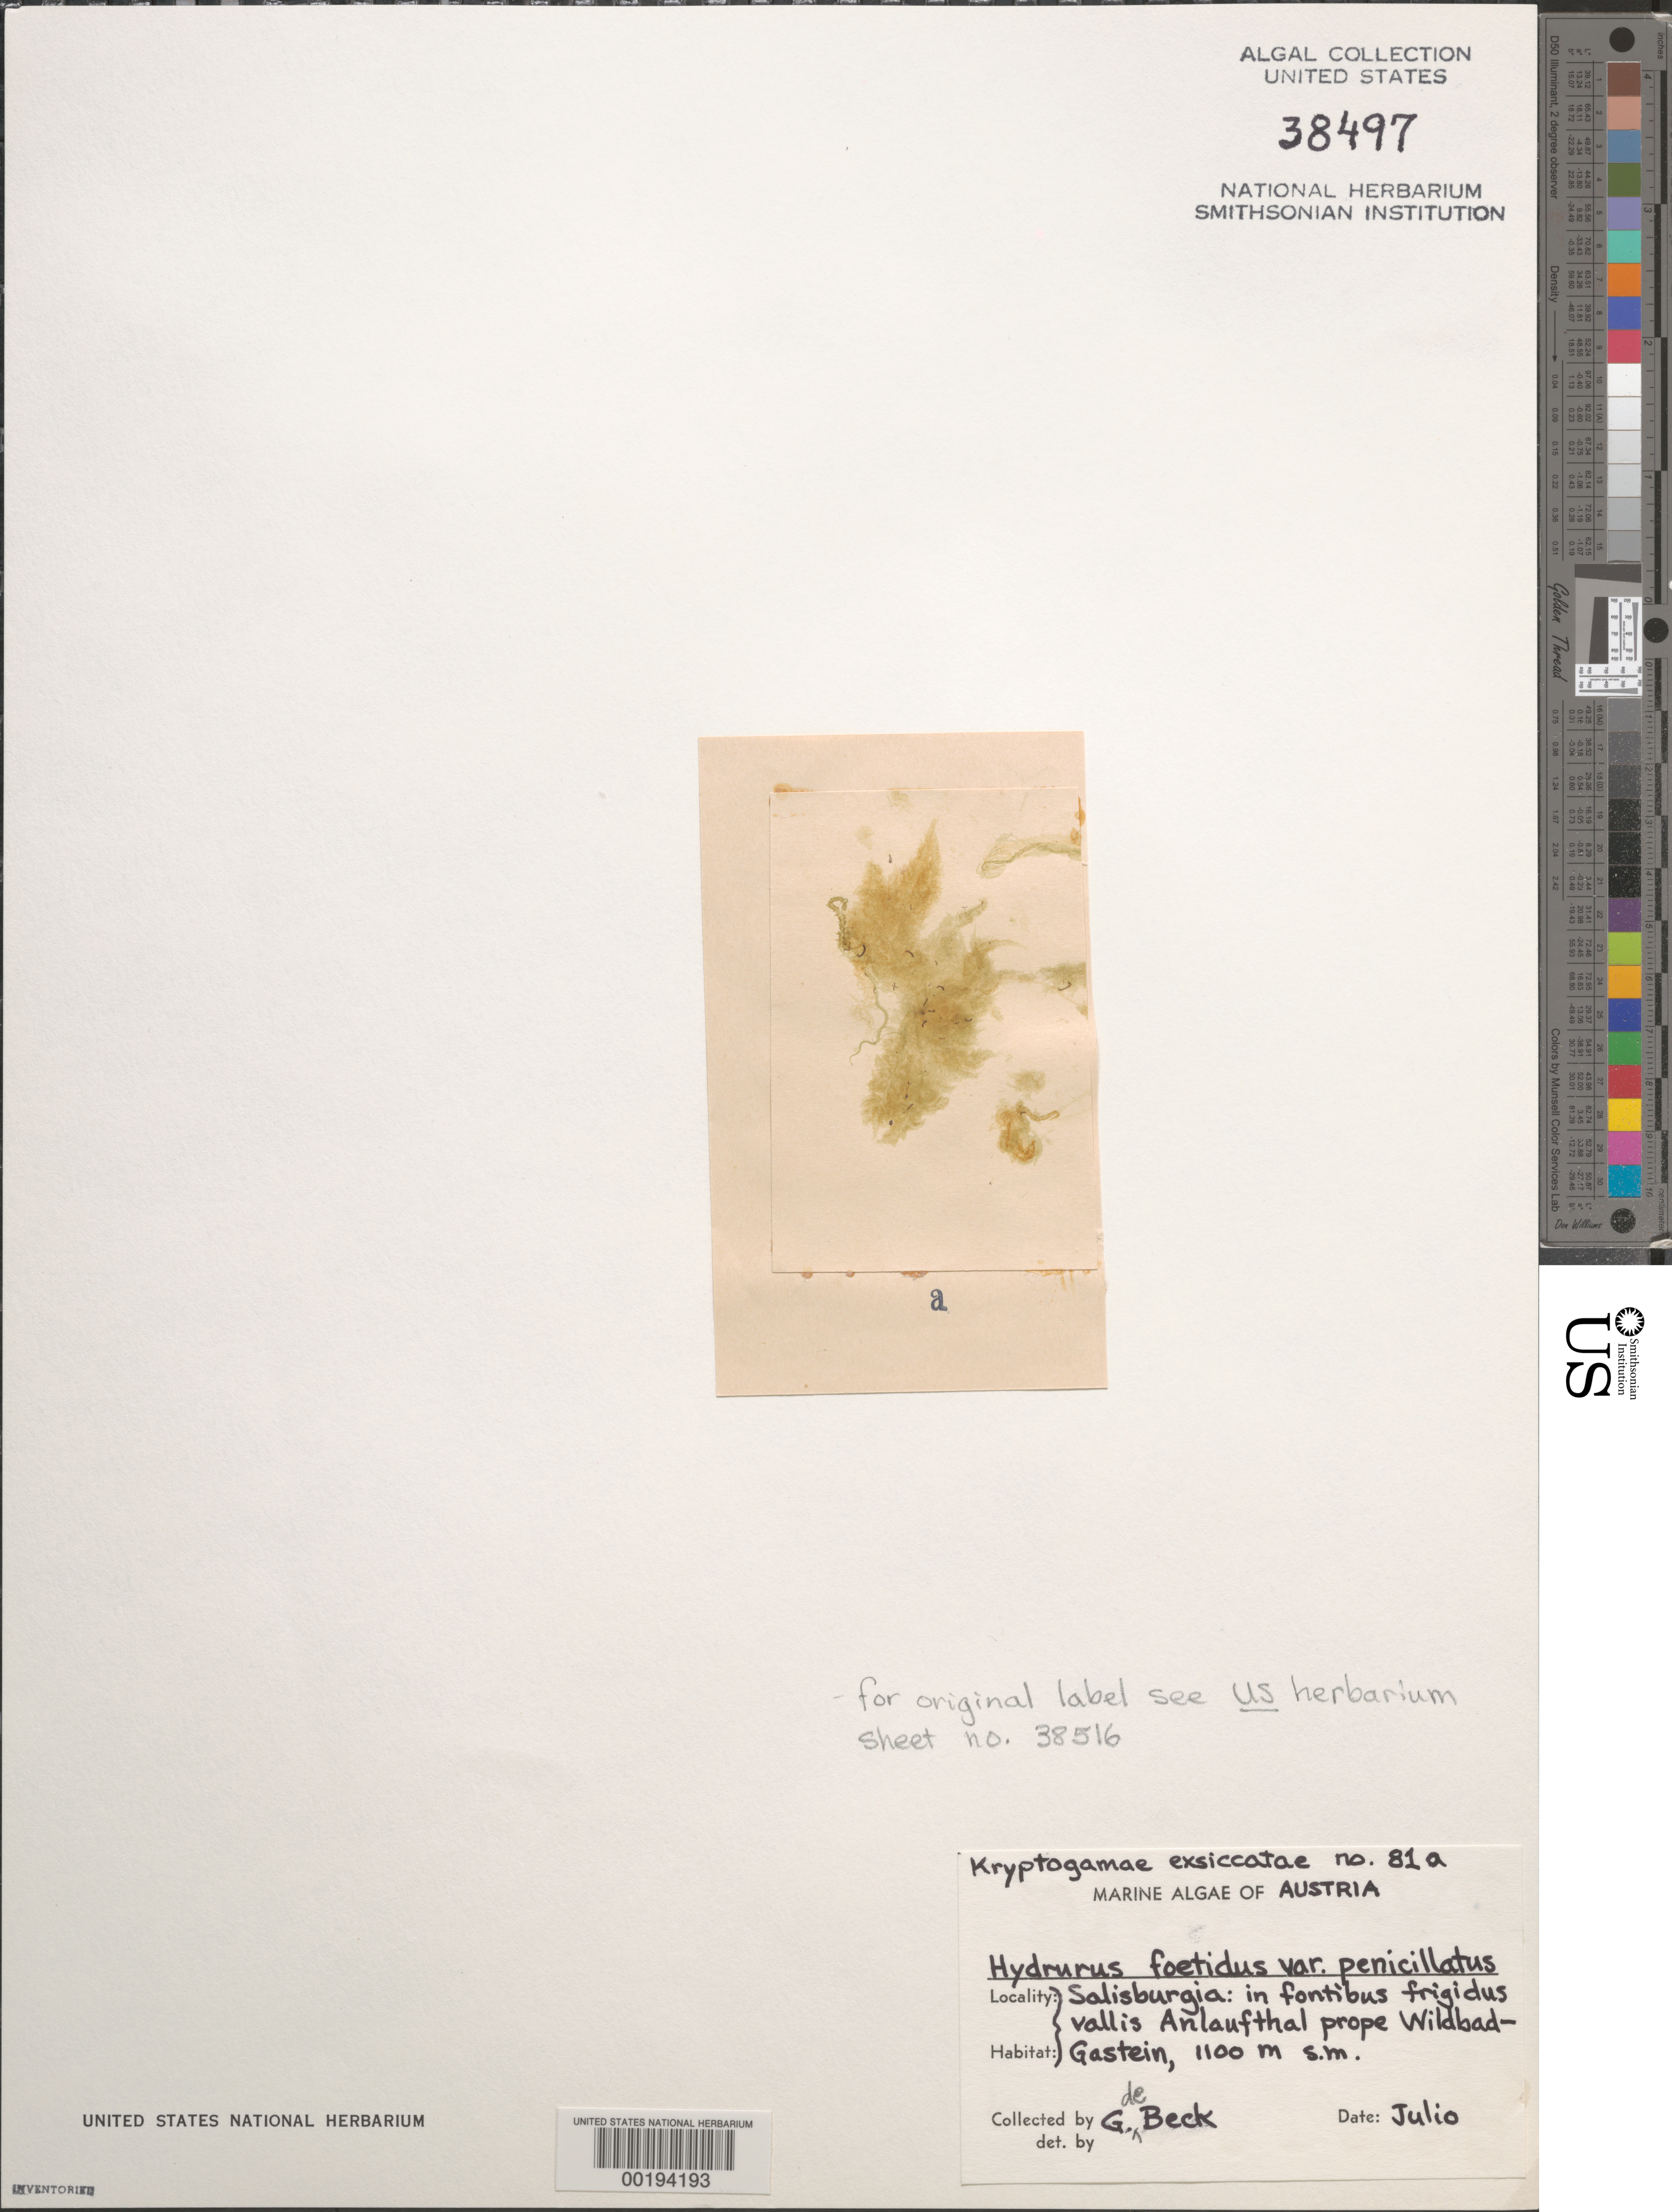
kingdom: Chromista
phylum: Ochrophyta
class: Chrysophyceae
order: Hydrurales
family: Hydruraceae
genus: Hydrurus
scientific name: Hydrurus foetidus var. penicillatus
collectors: G. De Beck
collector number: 81a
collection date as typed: Jul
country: Austria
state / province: Salzburg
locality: Anlaufthal near Wildbad-Gastein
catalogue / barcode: US 38497